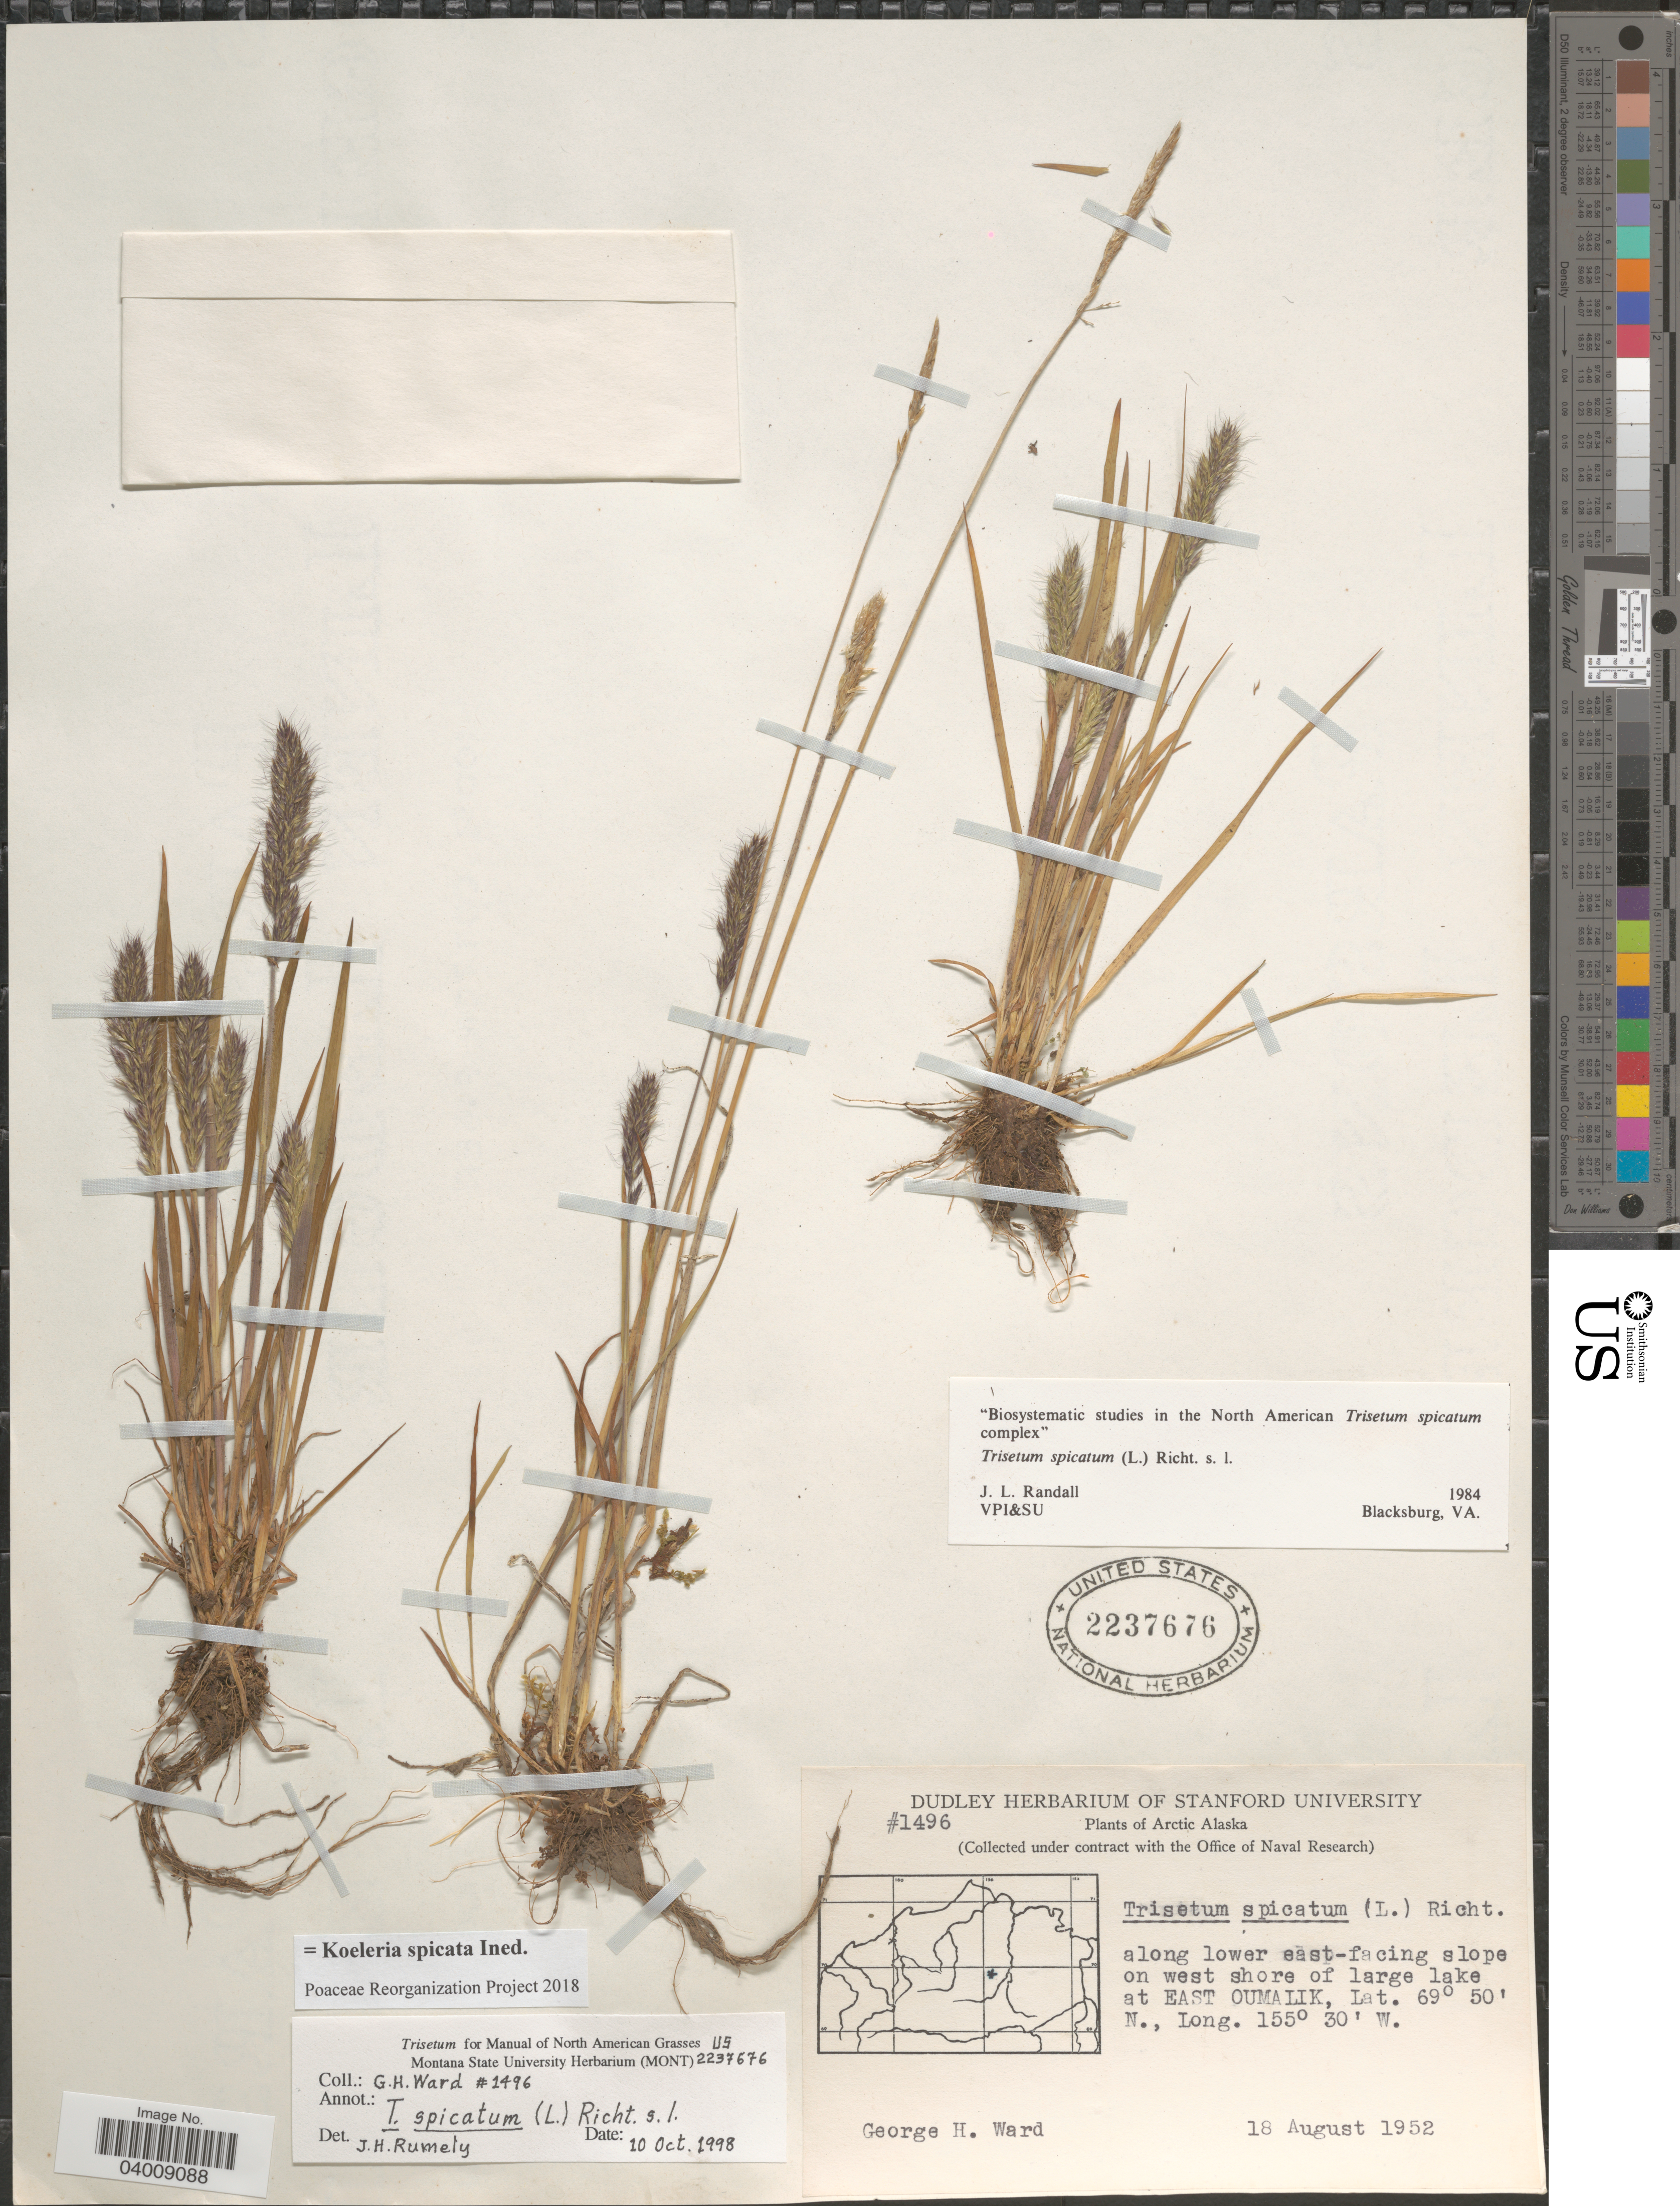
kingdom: Plantae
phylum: Tracheophyta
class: Liliopsida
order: Poales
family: Poaceae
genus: Koeleria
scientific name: Koeleria spicata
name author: (L.) Barberá et al.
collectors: G. H. Ward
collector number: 1496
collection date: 1952-08-18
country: United States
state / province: Alaska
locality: Arctic Alaska. Along lower east-facing slope on west shore of large lake at East Oumalik.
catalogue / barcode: US 2237676